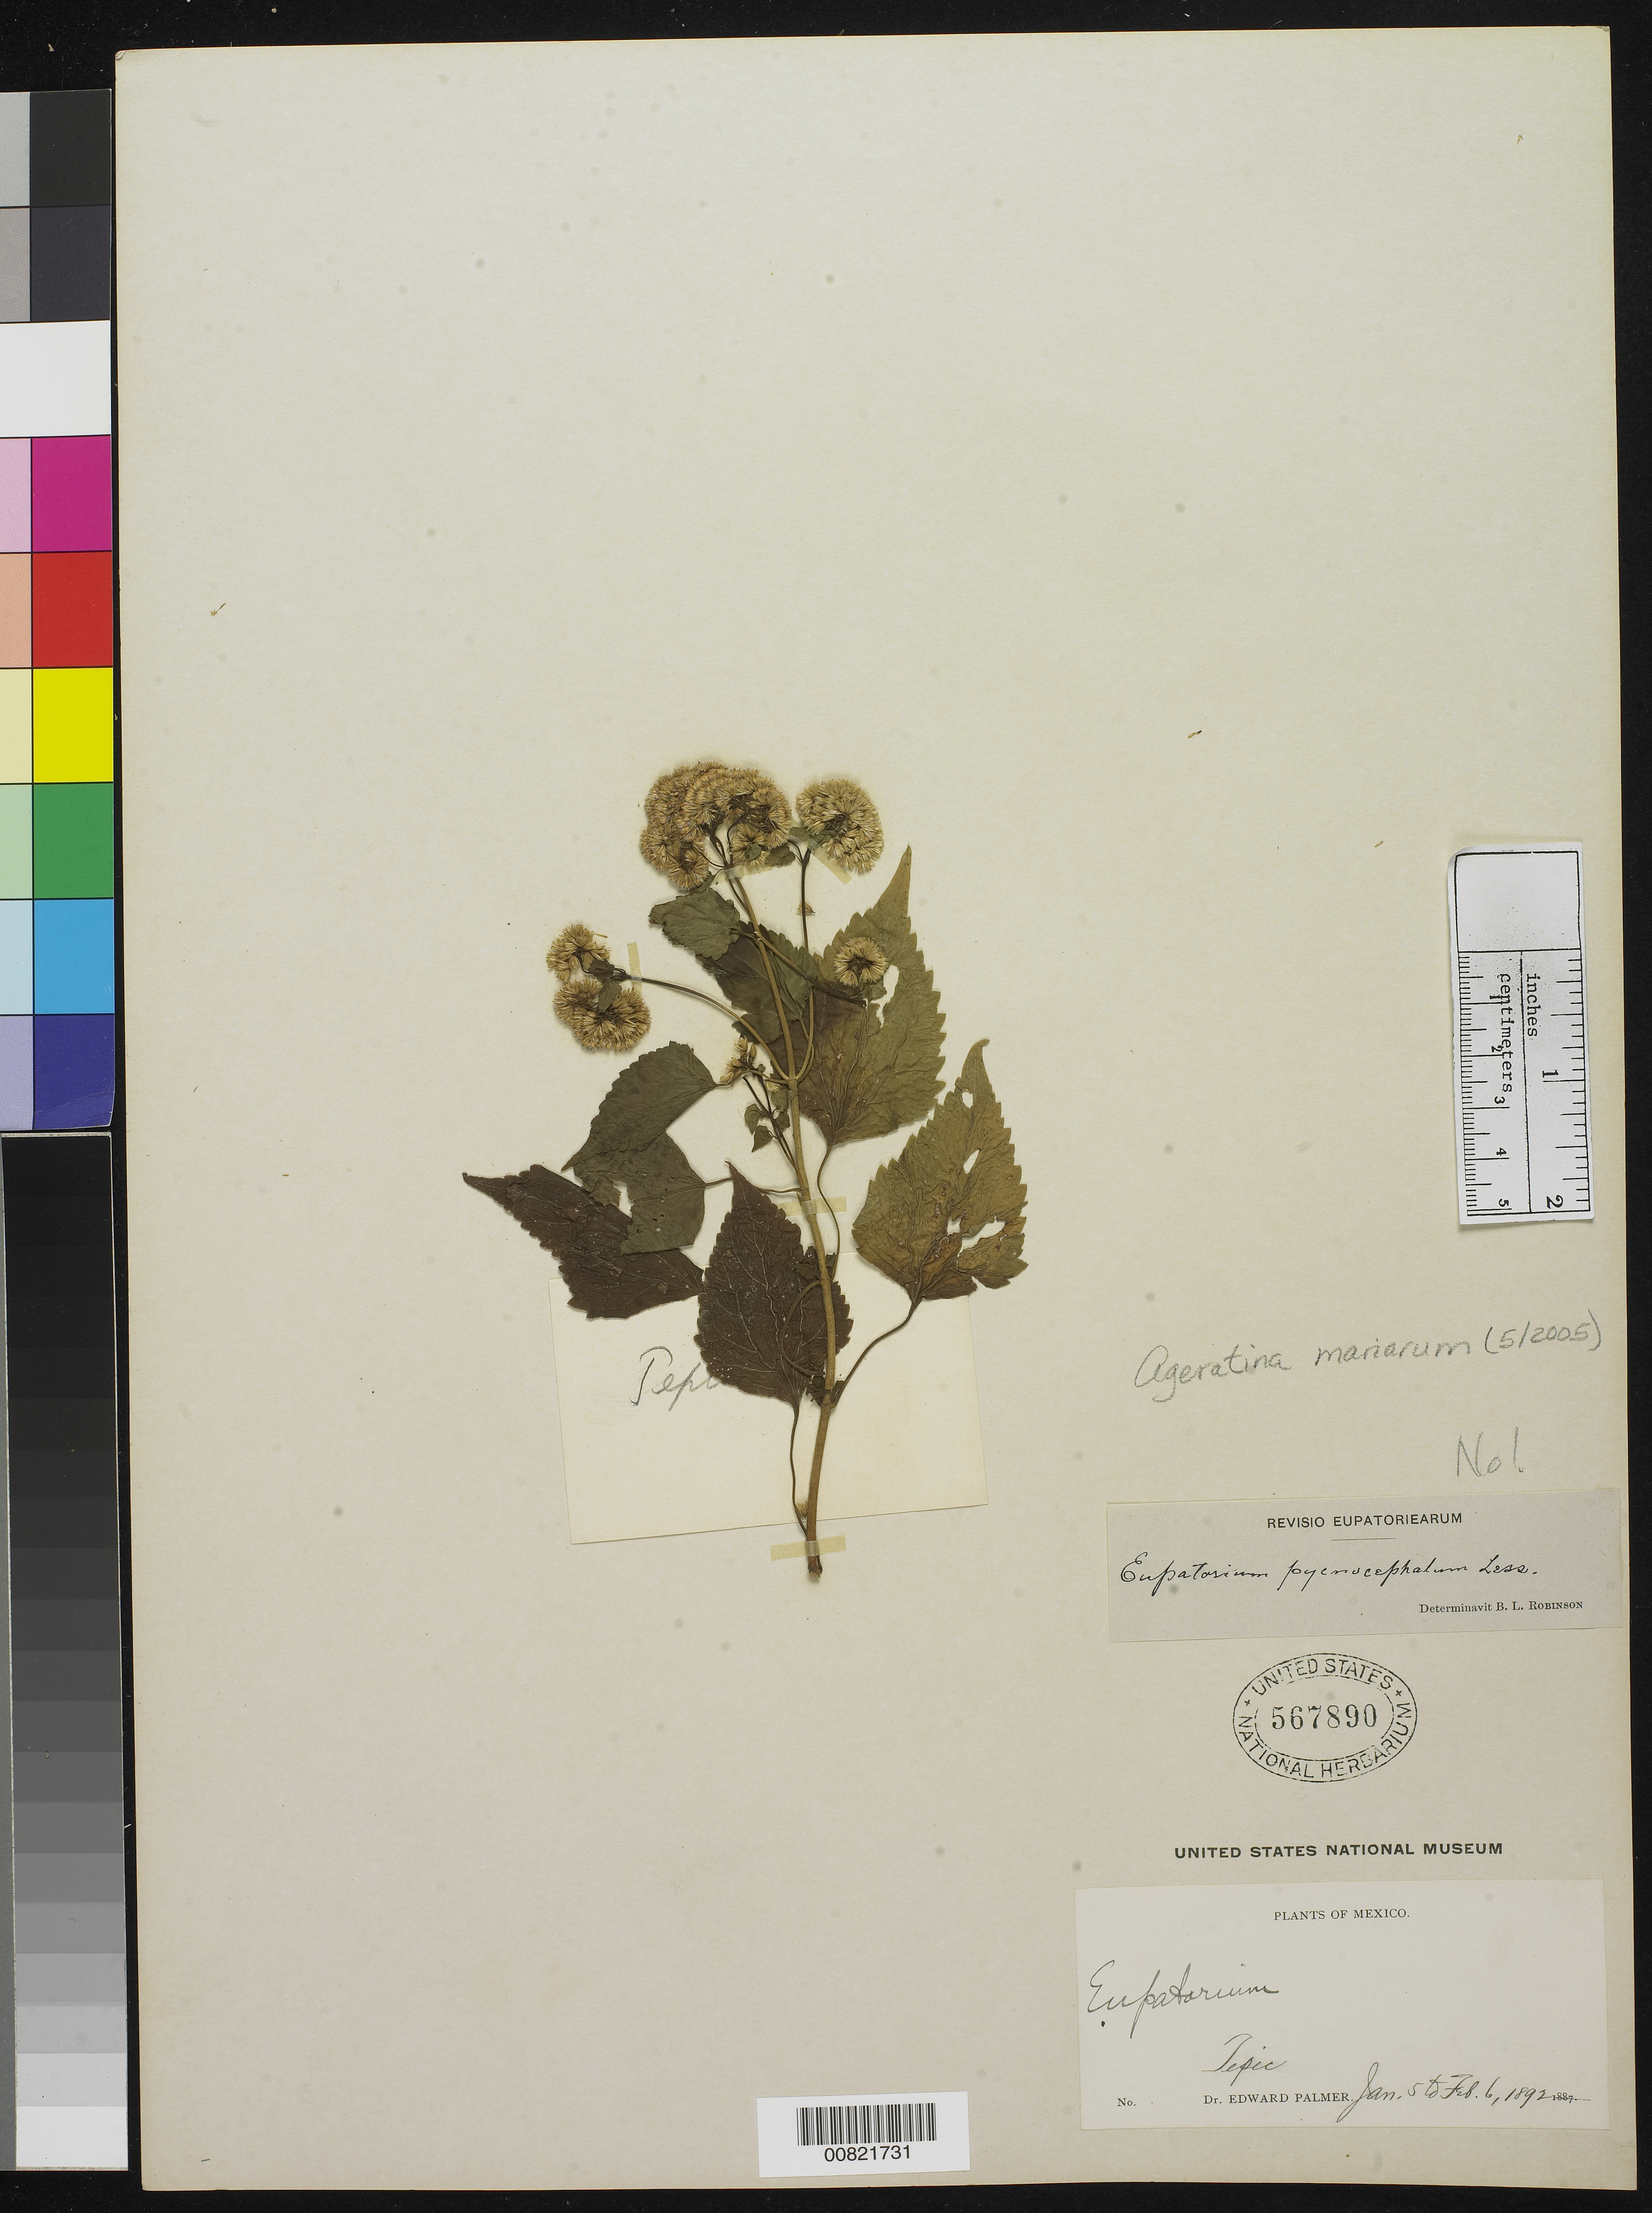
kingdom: Plantae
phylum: Tracheophyta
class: Magnoliopsida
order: Asterales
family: Asteraceae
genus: Ageratina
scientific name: Ageratina mariarum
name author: (B.L. Rob.) R.M. King & H. Rob.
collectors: E. Palmer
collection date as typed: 05 Jan 1892 to 06 Feb 1892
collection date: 1892-01-05/1892-02-06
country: Mexico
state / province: Nayarit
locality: Tepic, Nayarit.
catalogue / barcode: US 567890